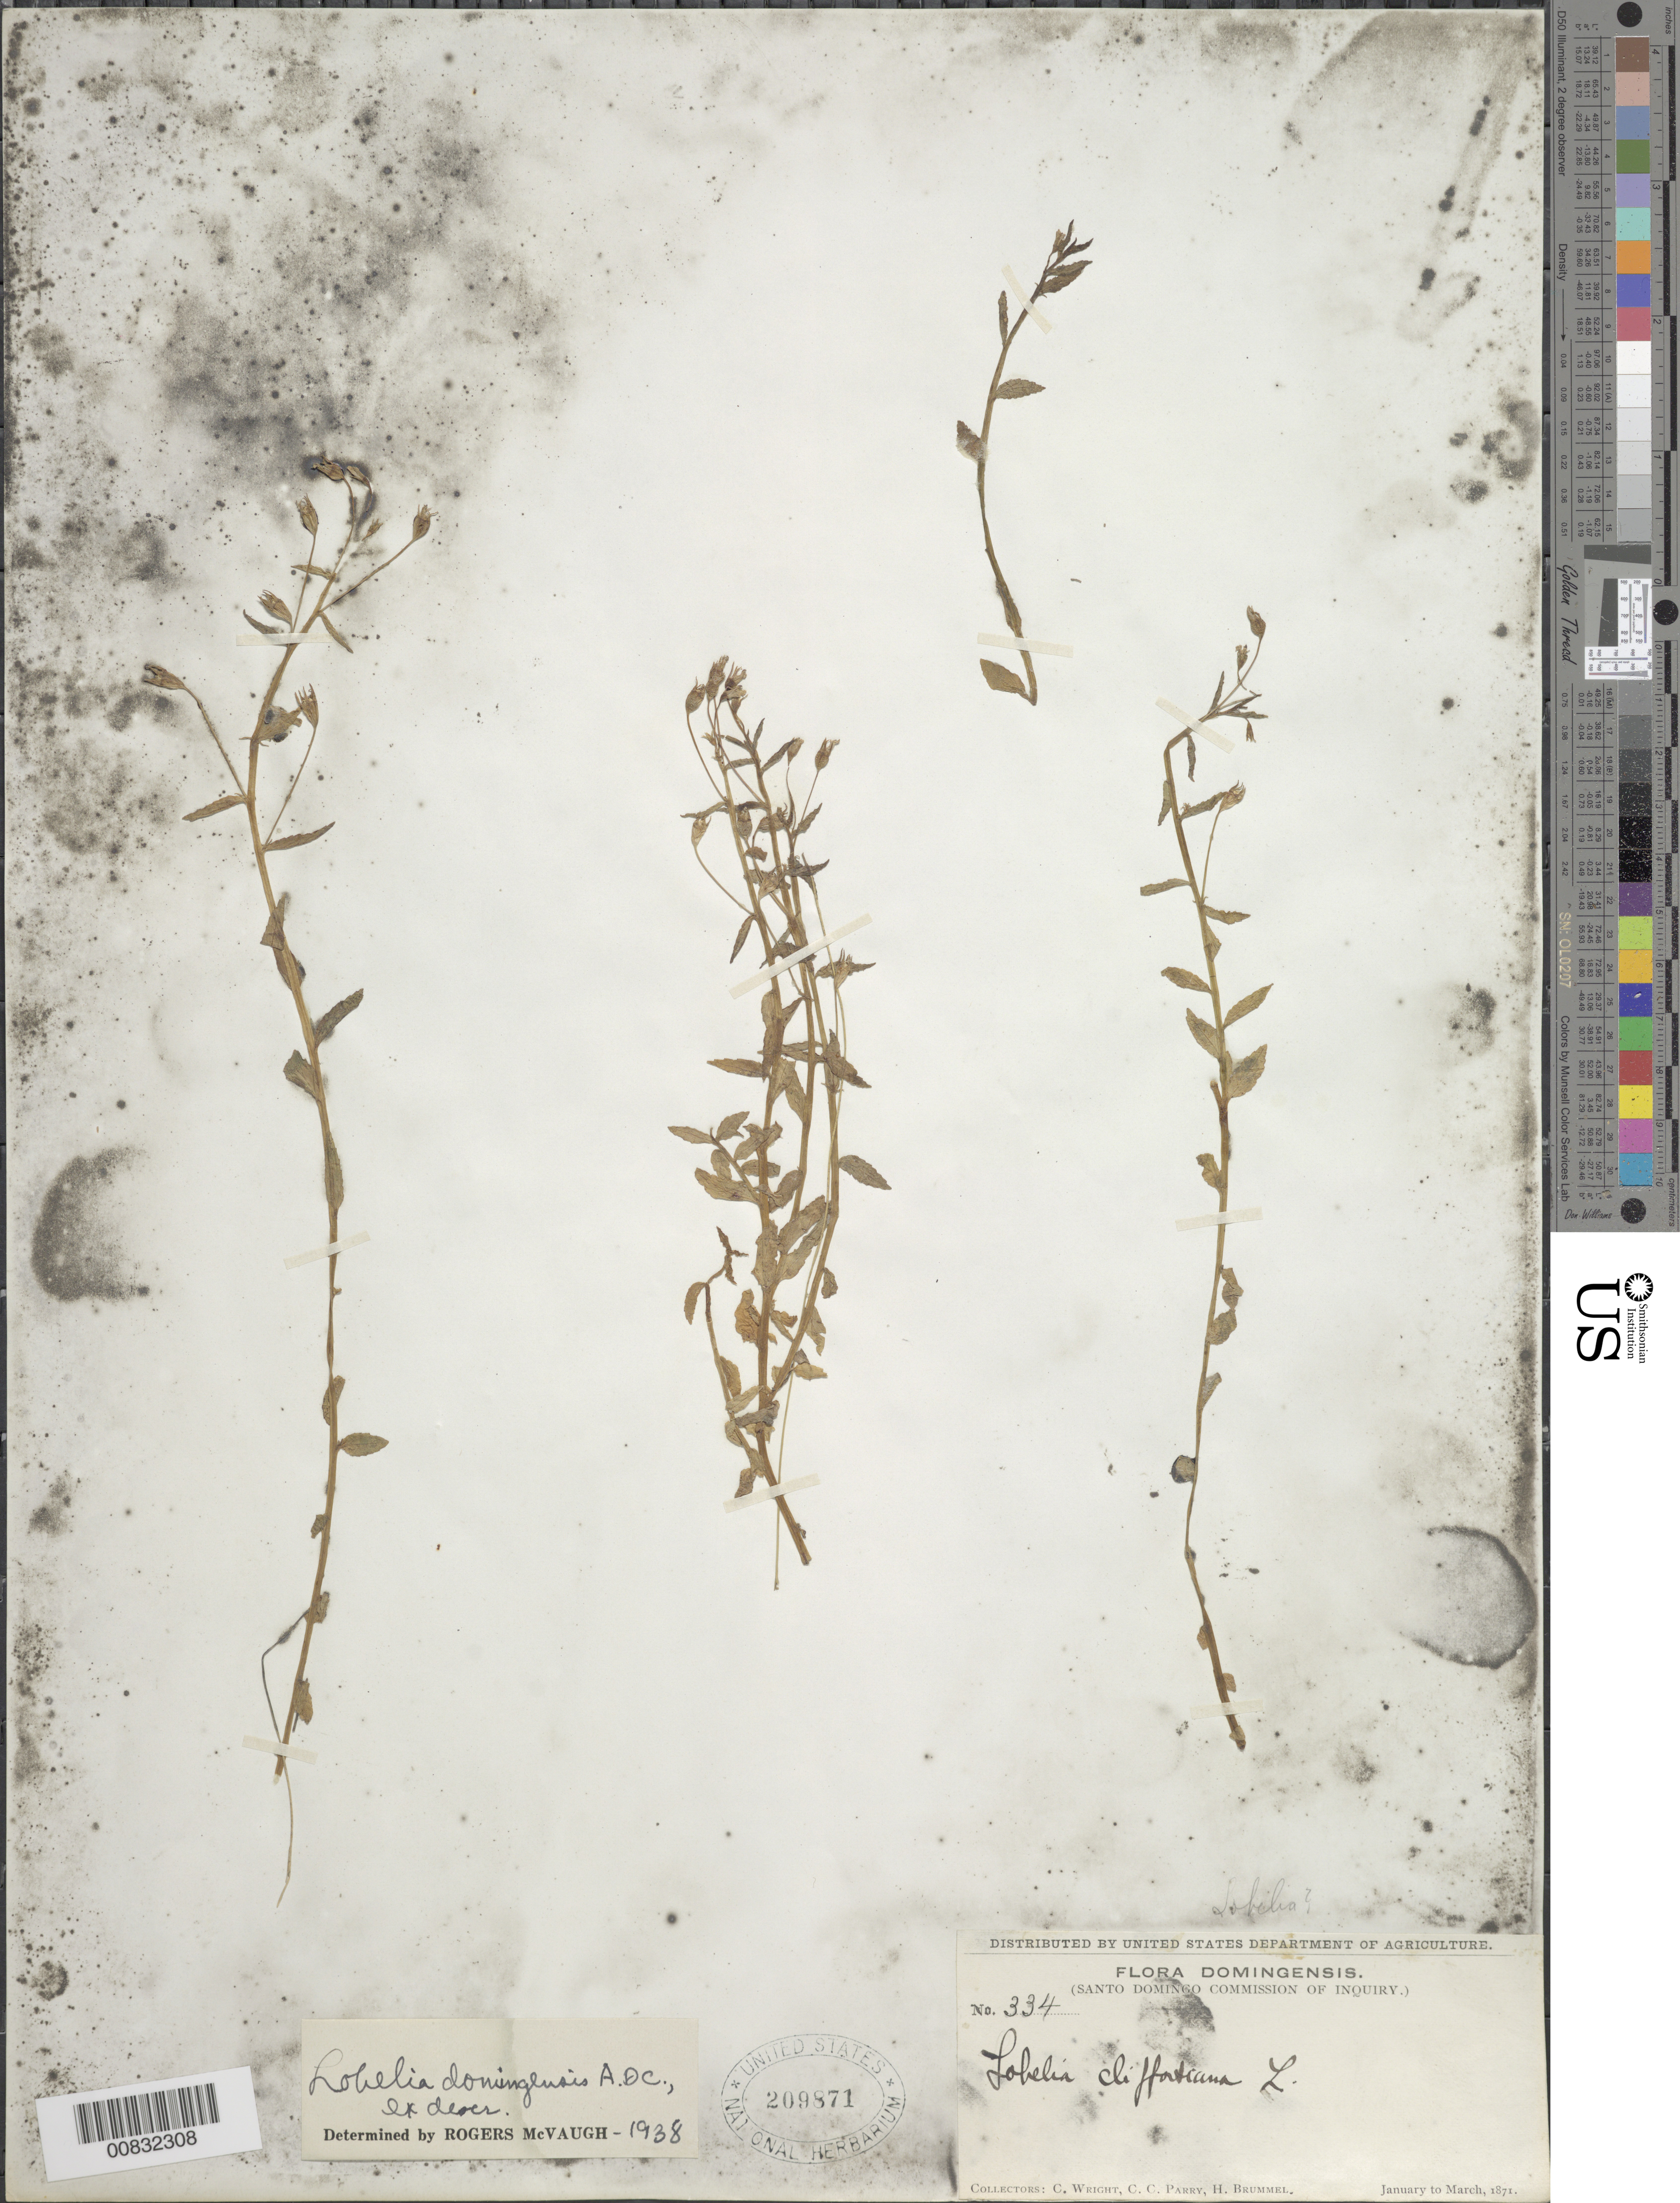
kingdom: Plantae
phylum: Tracheophyta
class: Magnoliopsida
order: Asterales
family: Campanulaceae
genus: Lobelia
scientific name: Lobelia domingensis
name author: A. DC.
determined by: McVaugh, R.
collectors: C. Wright, C. C. Parry & H. Brummel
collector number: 334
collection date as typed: Jan 1871 to -- Mar 1871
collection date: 1871-01/1871-03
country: Dominican Republic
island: Hispaniola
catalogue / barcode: US 209871